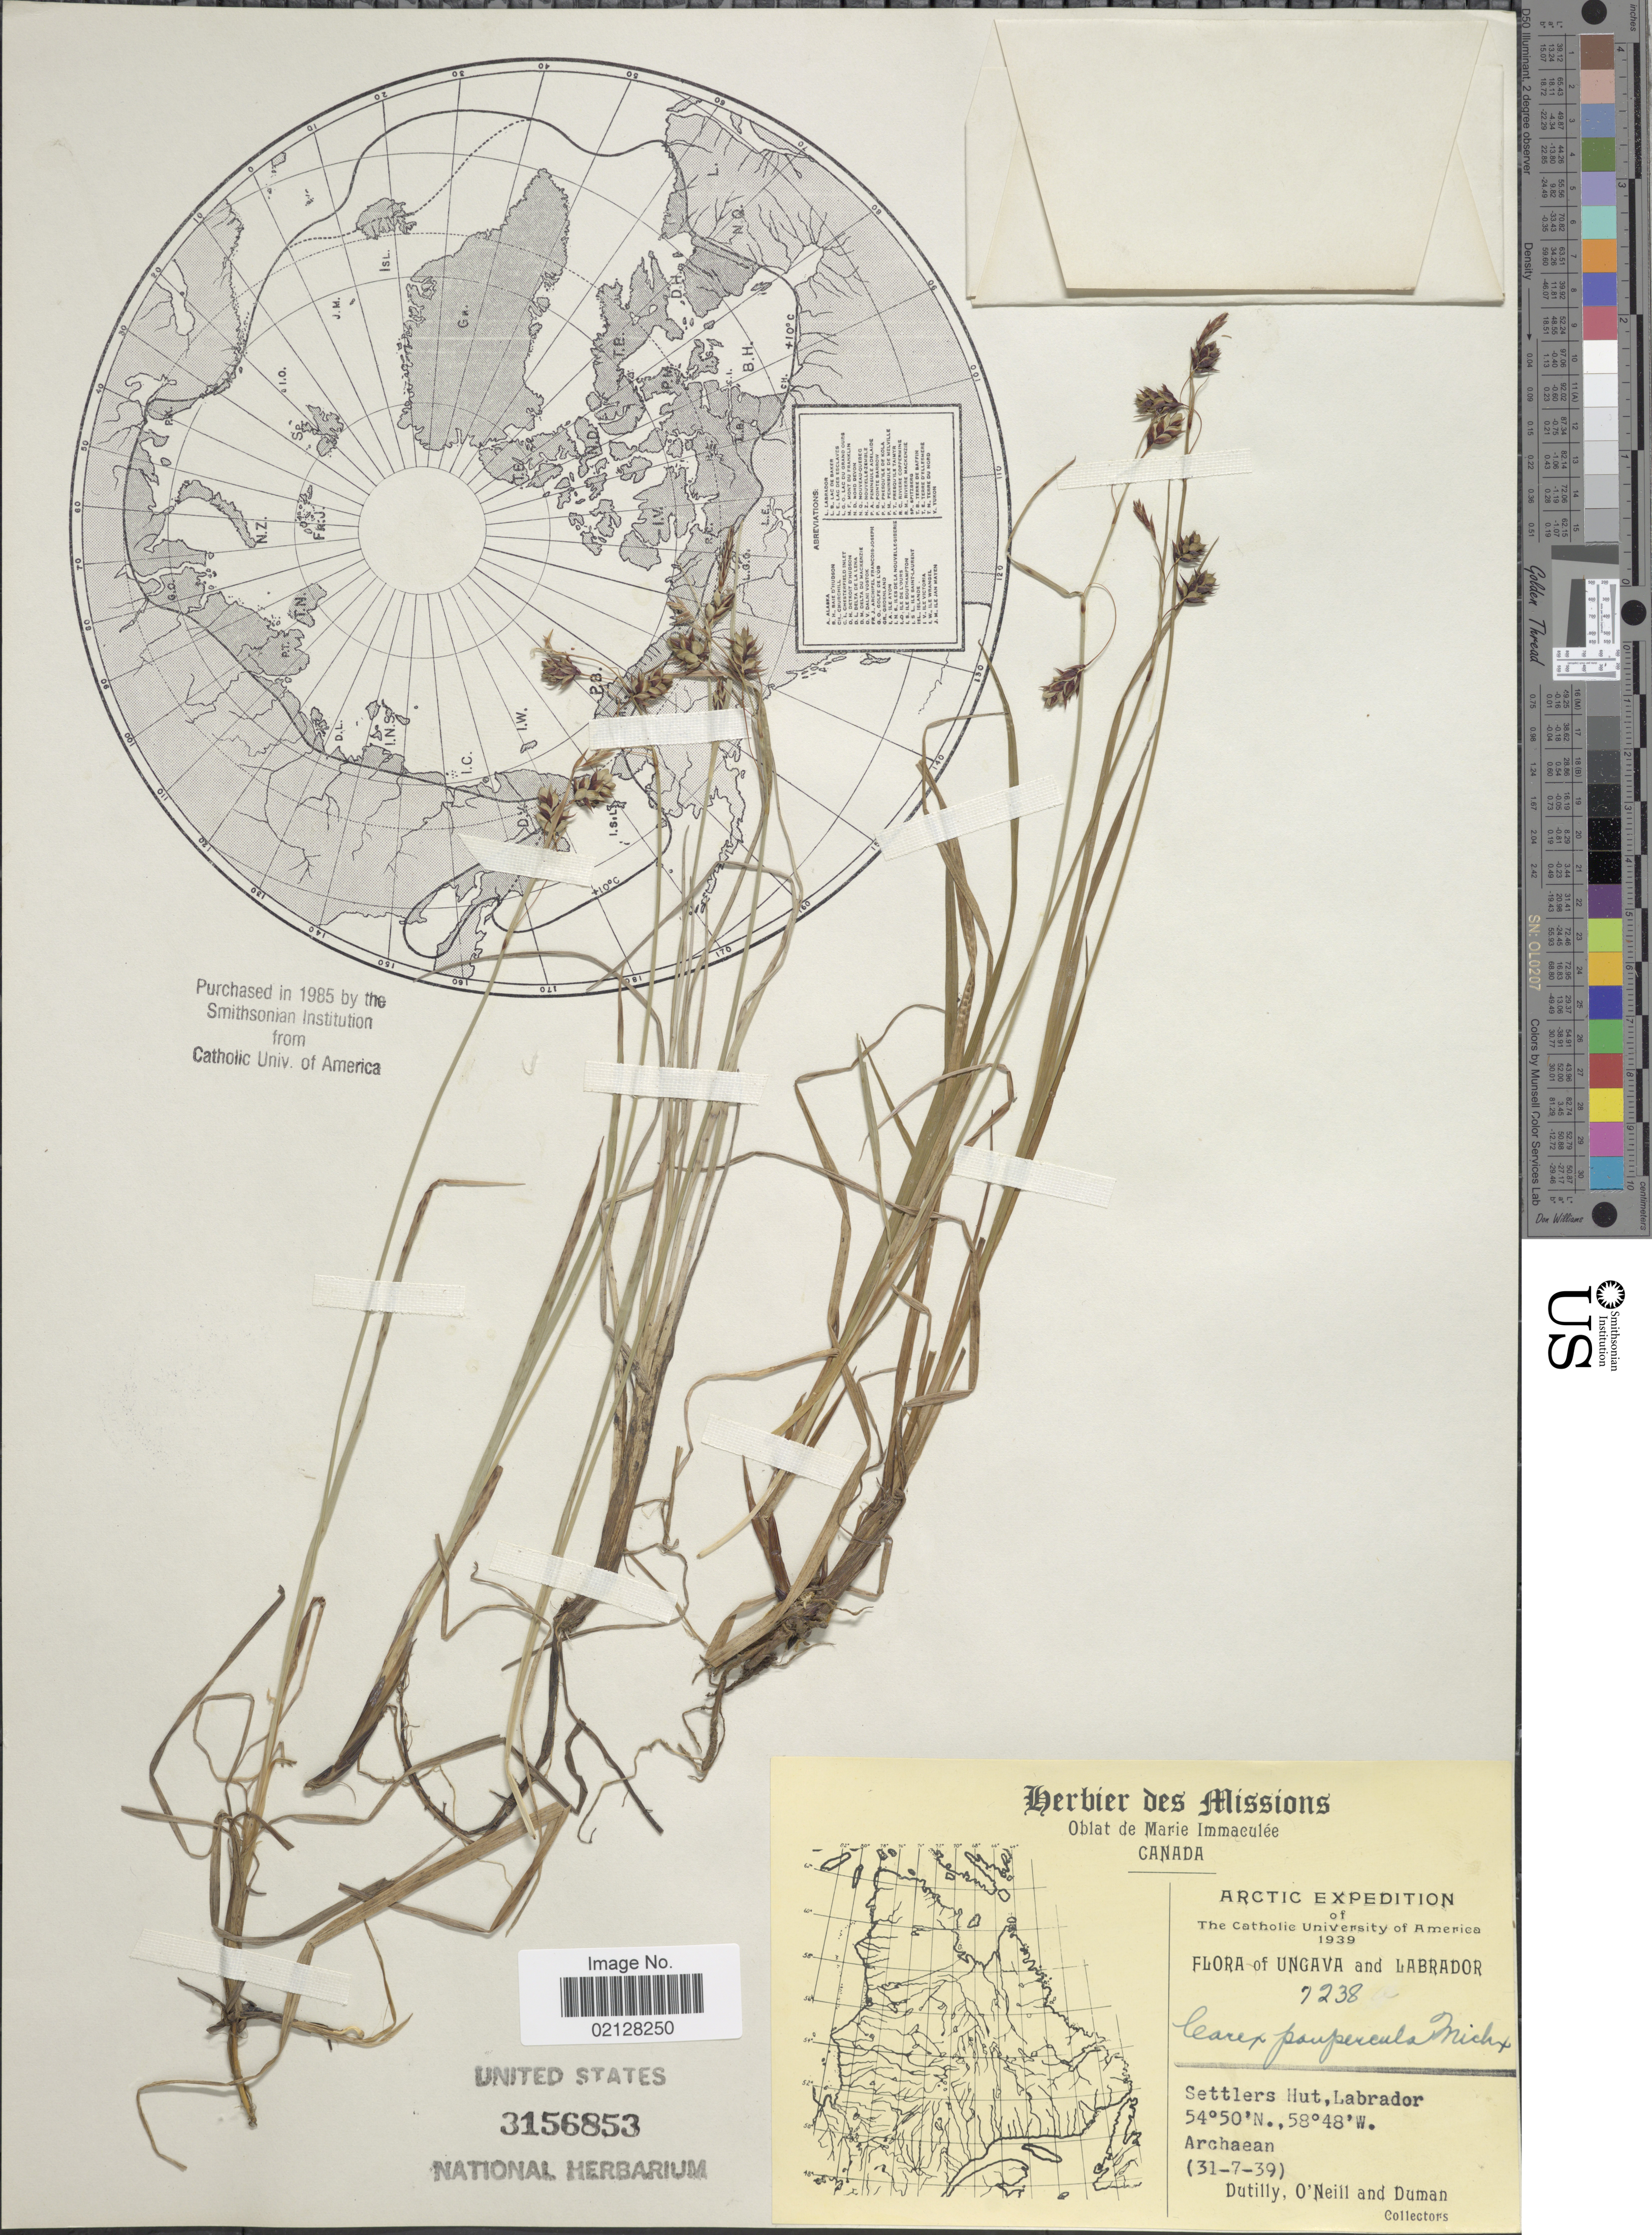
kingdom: Plantae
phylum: Tracheophyta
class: Liliopsida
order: Poales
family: Cyperaceae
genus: Carex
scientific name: Carex magellanica subsp. irrigua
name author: (Wahlenb.) Hiitonen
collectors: -. Dutilly, O' Neill & -. Duman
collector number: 7238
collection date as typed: Transcribed d/m/y: 31/7/39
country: Canada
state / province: Newfoundland and Labrador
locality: Ungava and Labrador. Settlers Hut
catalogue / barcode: US 3156853